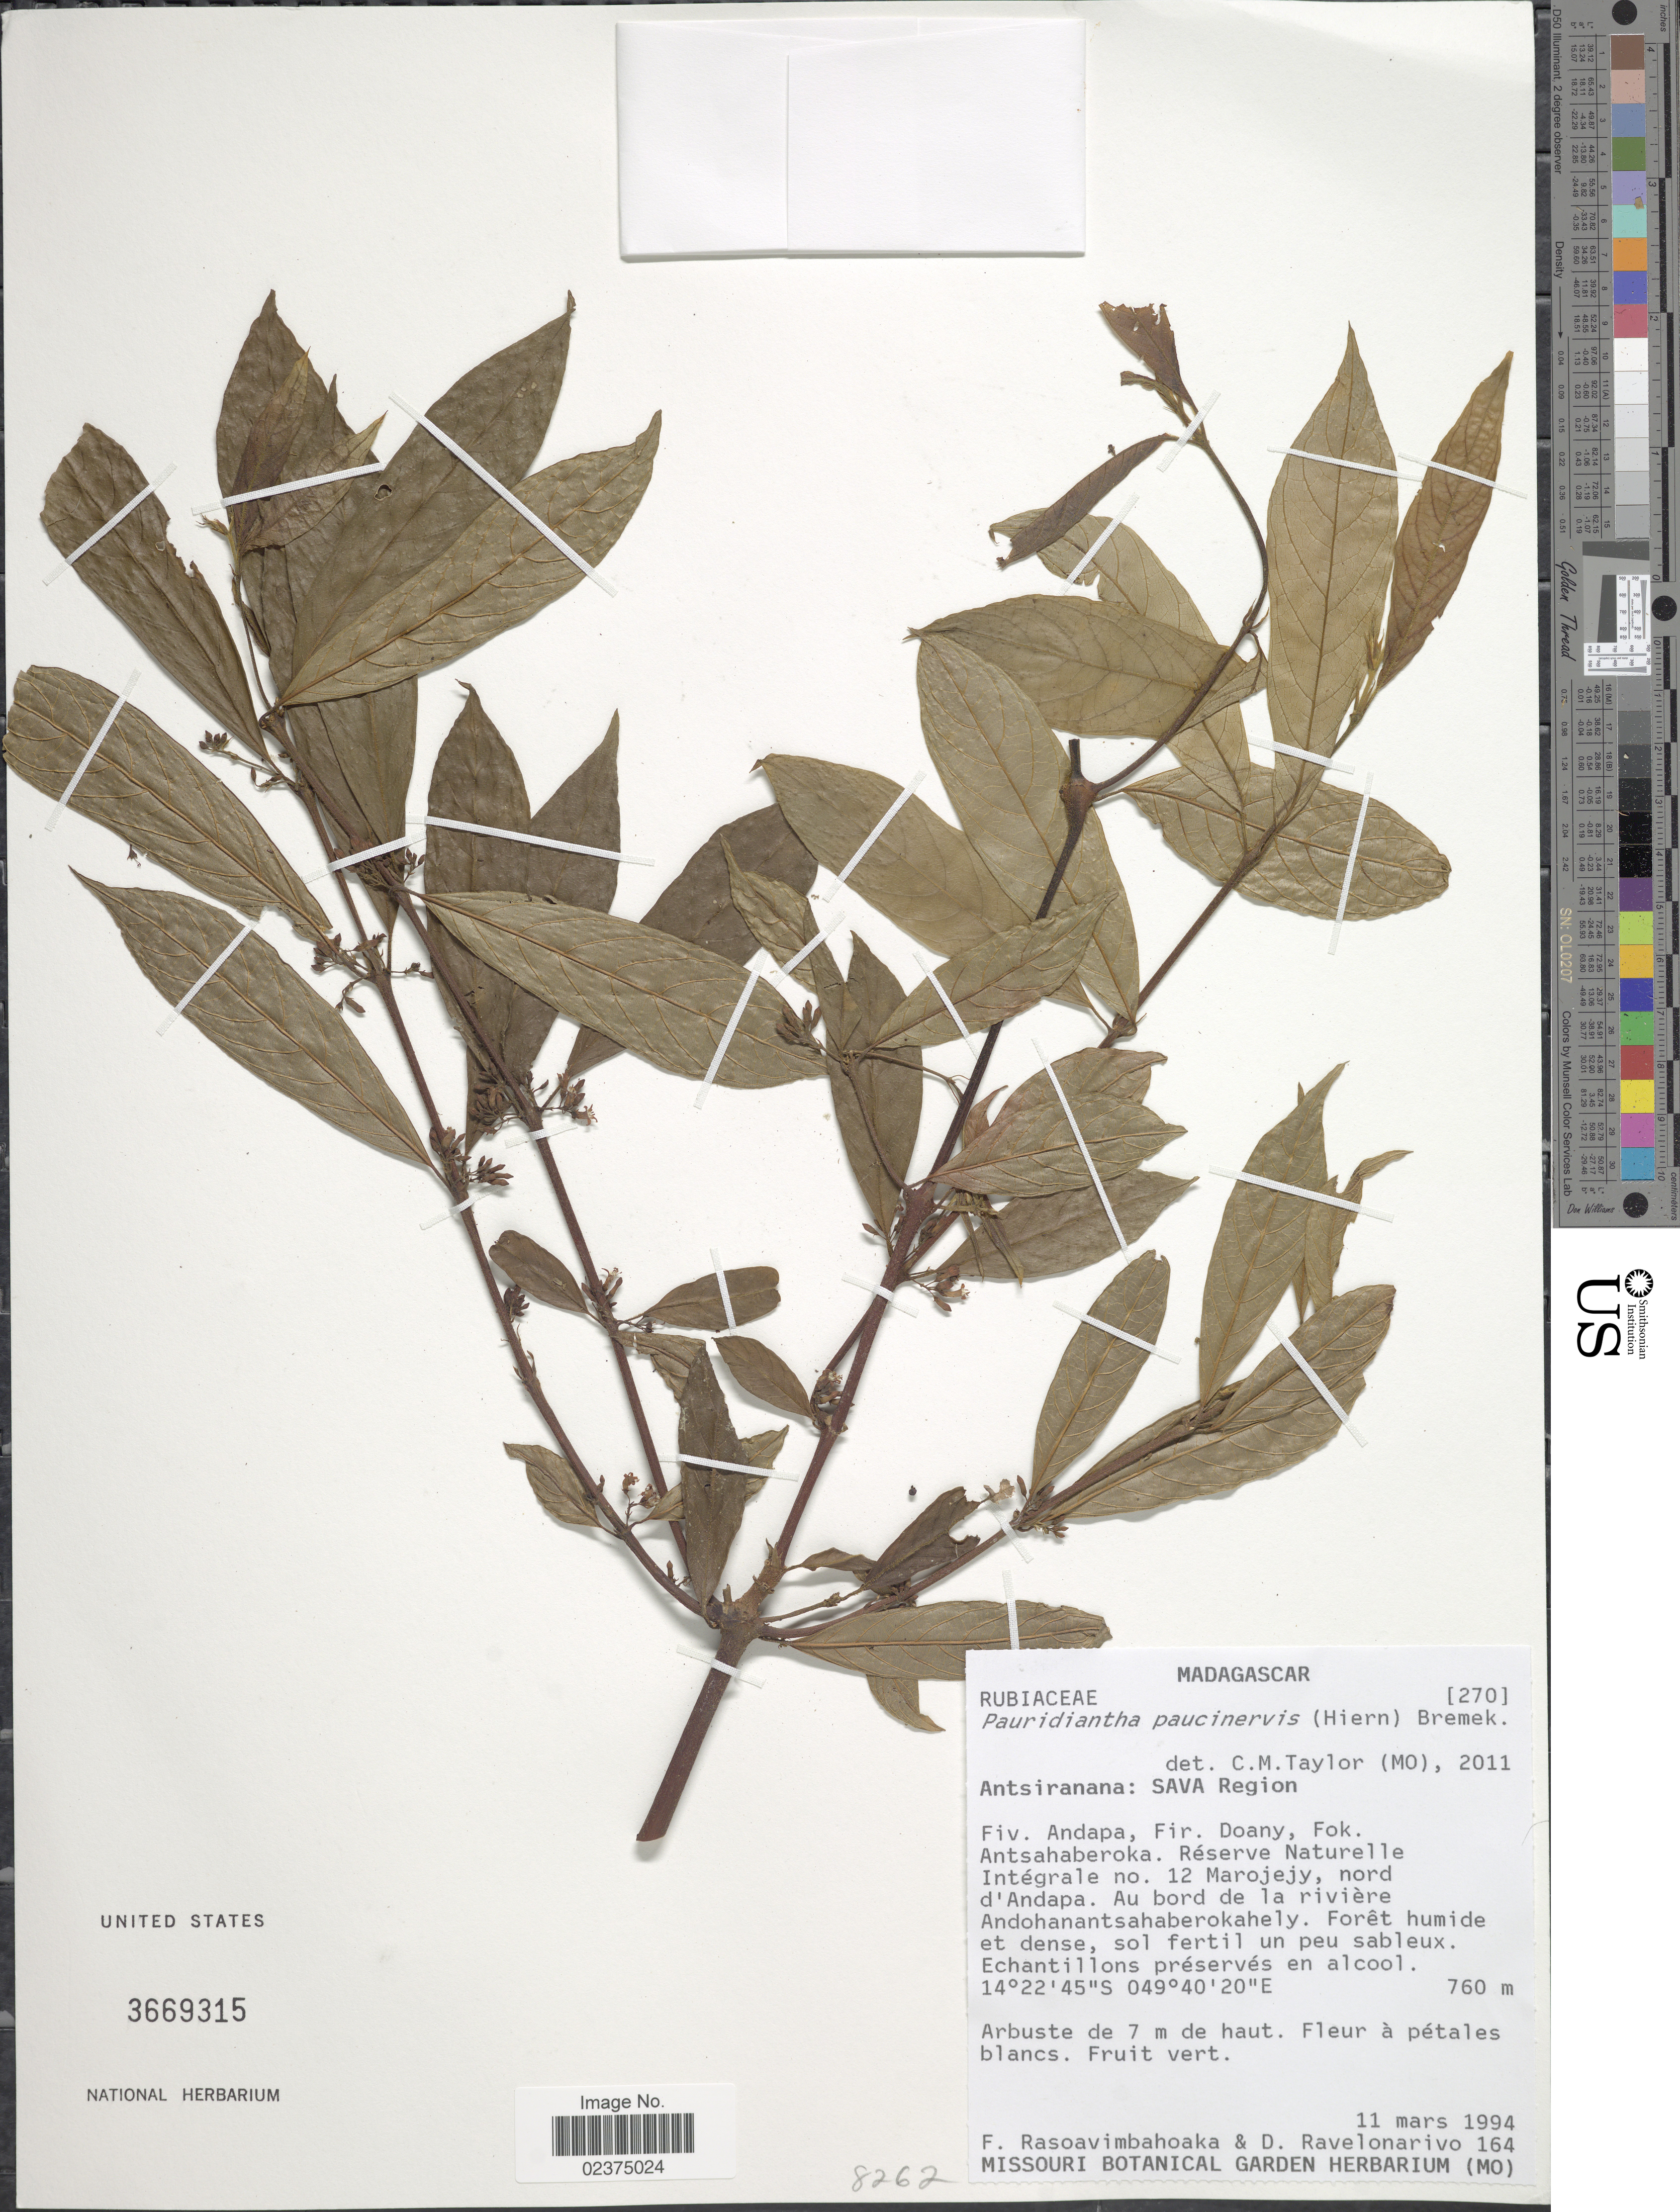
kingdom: Plantae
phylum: Tracheophyta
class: Magnoliopsida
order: Gentianales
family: Rubiaceae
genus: Pauridiantha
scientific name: Pauridiantha paucinervis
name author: (Hiern) Bremek.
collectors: F. Rasoavimbahoaka & D. Ravelonarivo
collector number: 164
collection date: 1994-03-11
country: Madagascar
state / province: Sava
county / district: Andapa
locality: SAVA region, Fiv. Andapa, Fir. Doany, Fok. Antsahaberoka, Reserve Naturelle Integrale no. 12 Marojejy, nord d; Andapa, au bord de la riviere Andohanantsahaberokahely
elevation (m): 760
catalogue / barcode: US 3669315